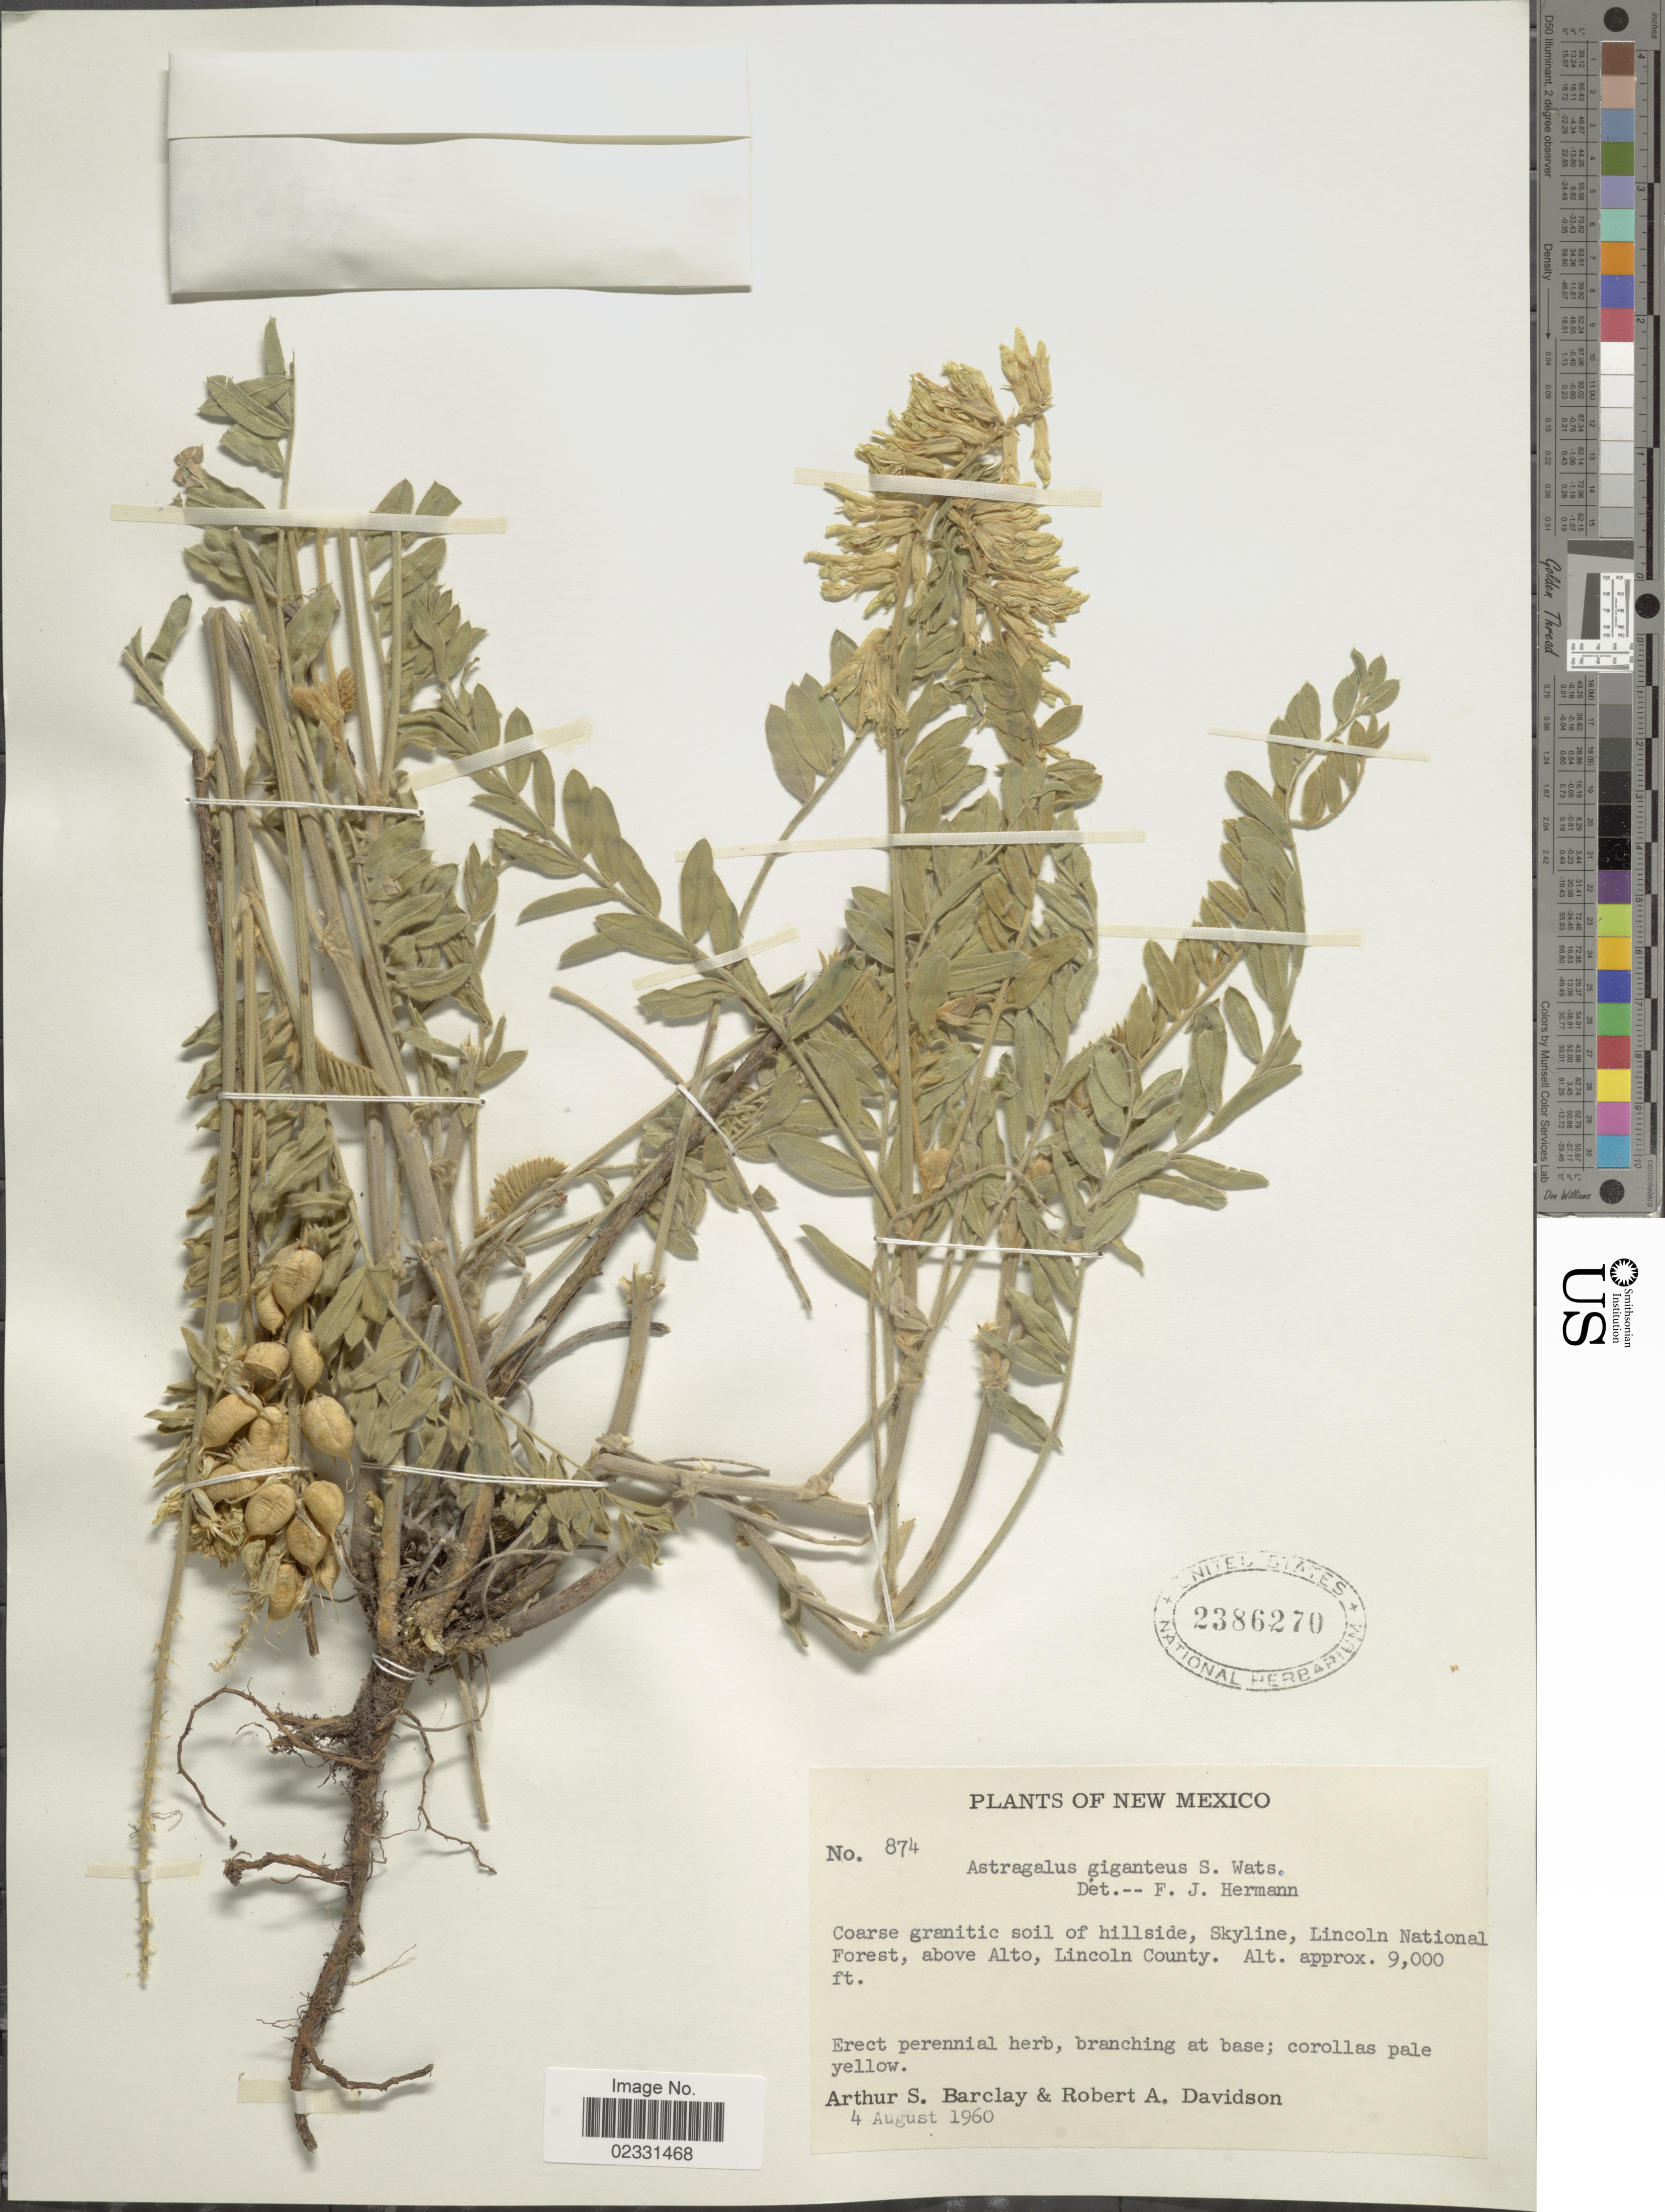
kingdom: Plantae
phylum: Tracheophyta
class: Magnoliopsida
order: Fabales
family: Fabaceae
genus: Astragalus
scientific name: Astragalus giganteus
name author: S. Watson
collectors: A. S. Barclay & R. A. Davidson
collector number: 874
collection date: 1960-08-04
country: United States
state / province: New Mexico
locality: Skyline, Lincoln National Forest, above Alto, Lincoln County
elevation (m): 2743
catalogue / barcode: US 2386270